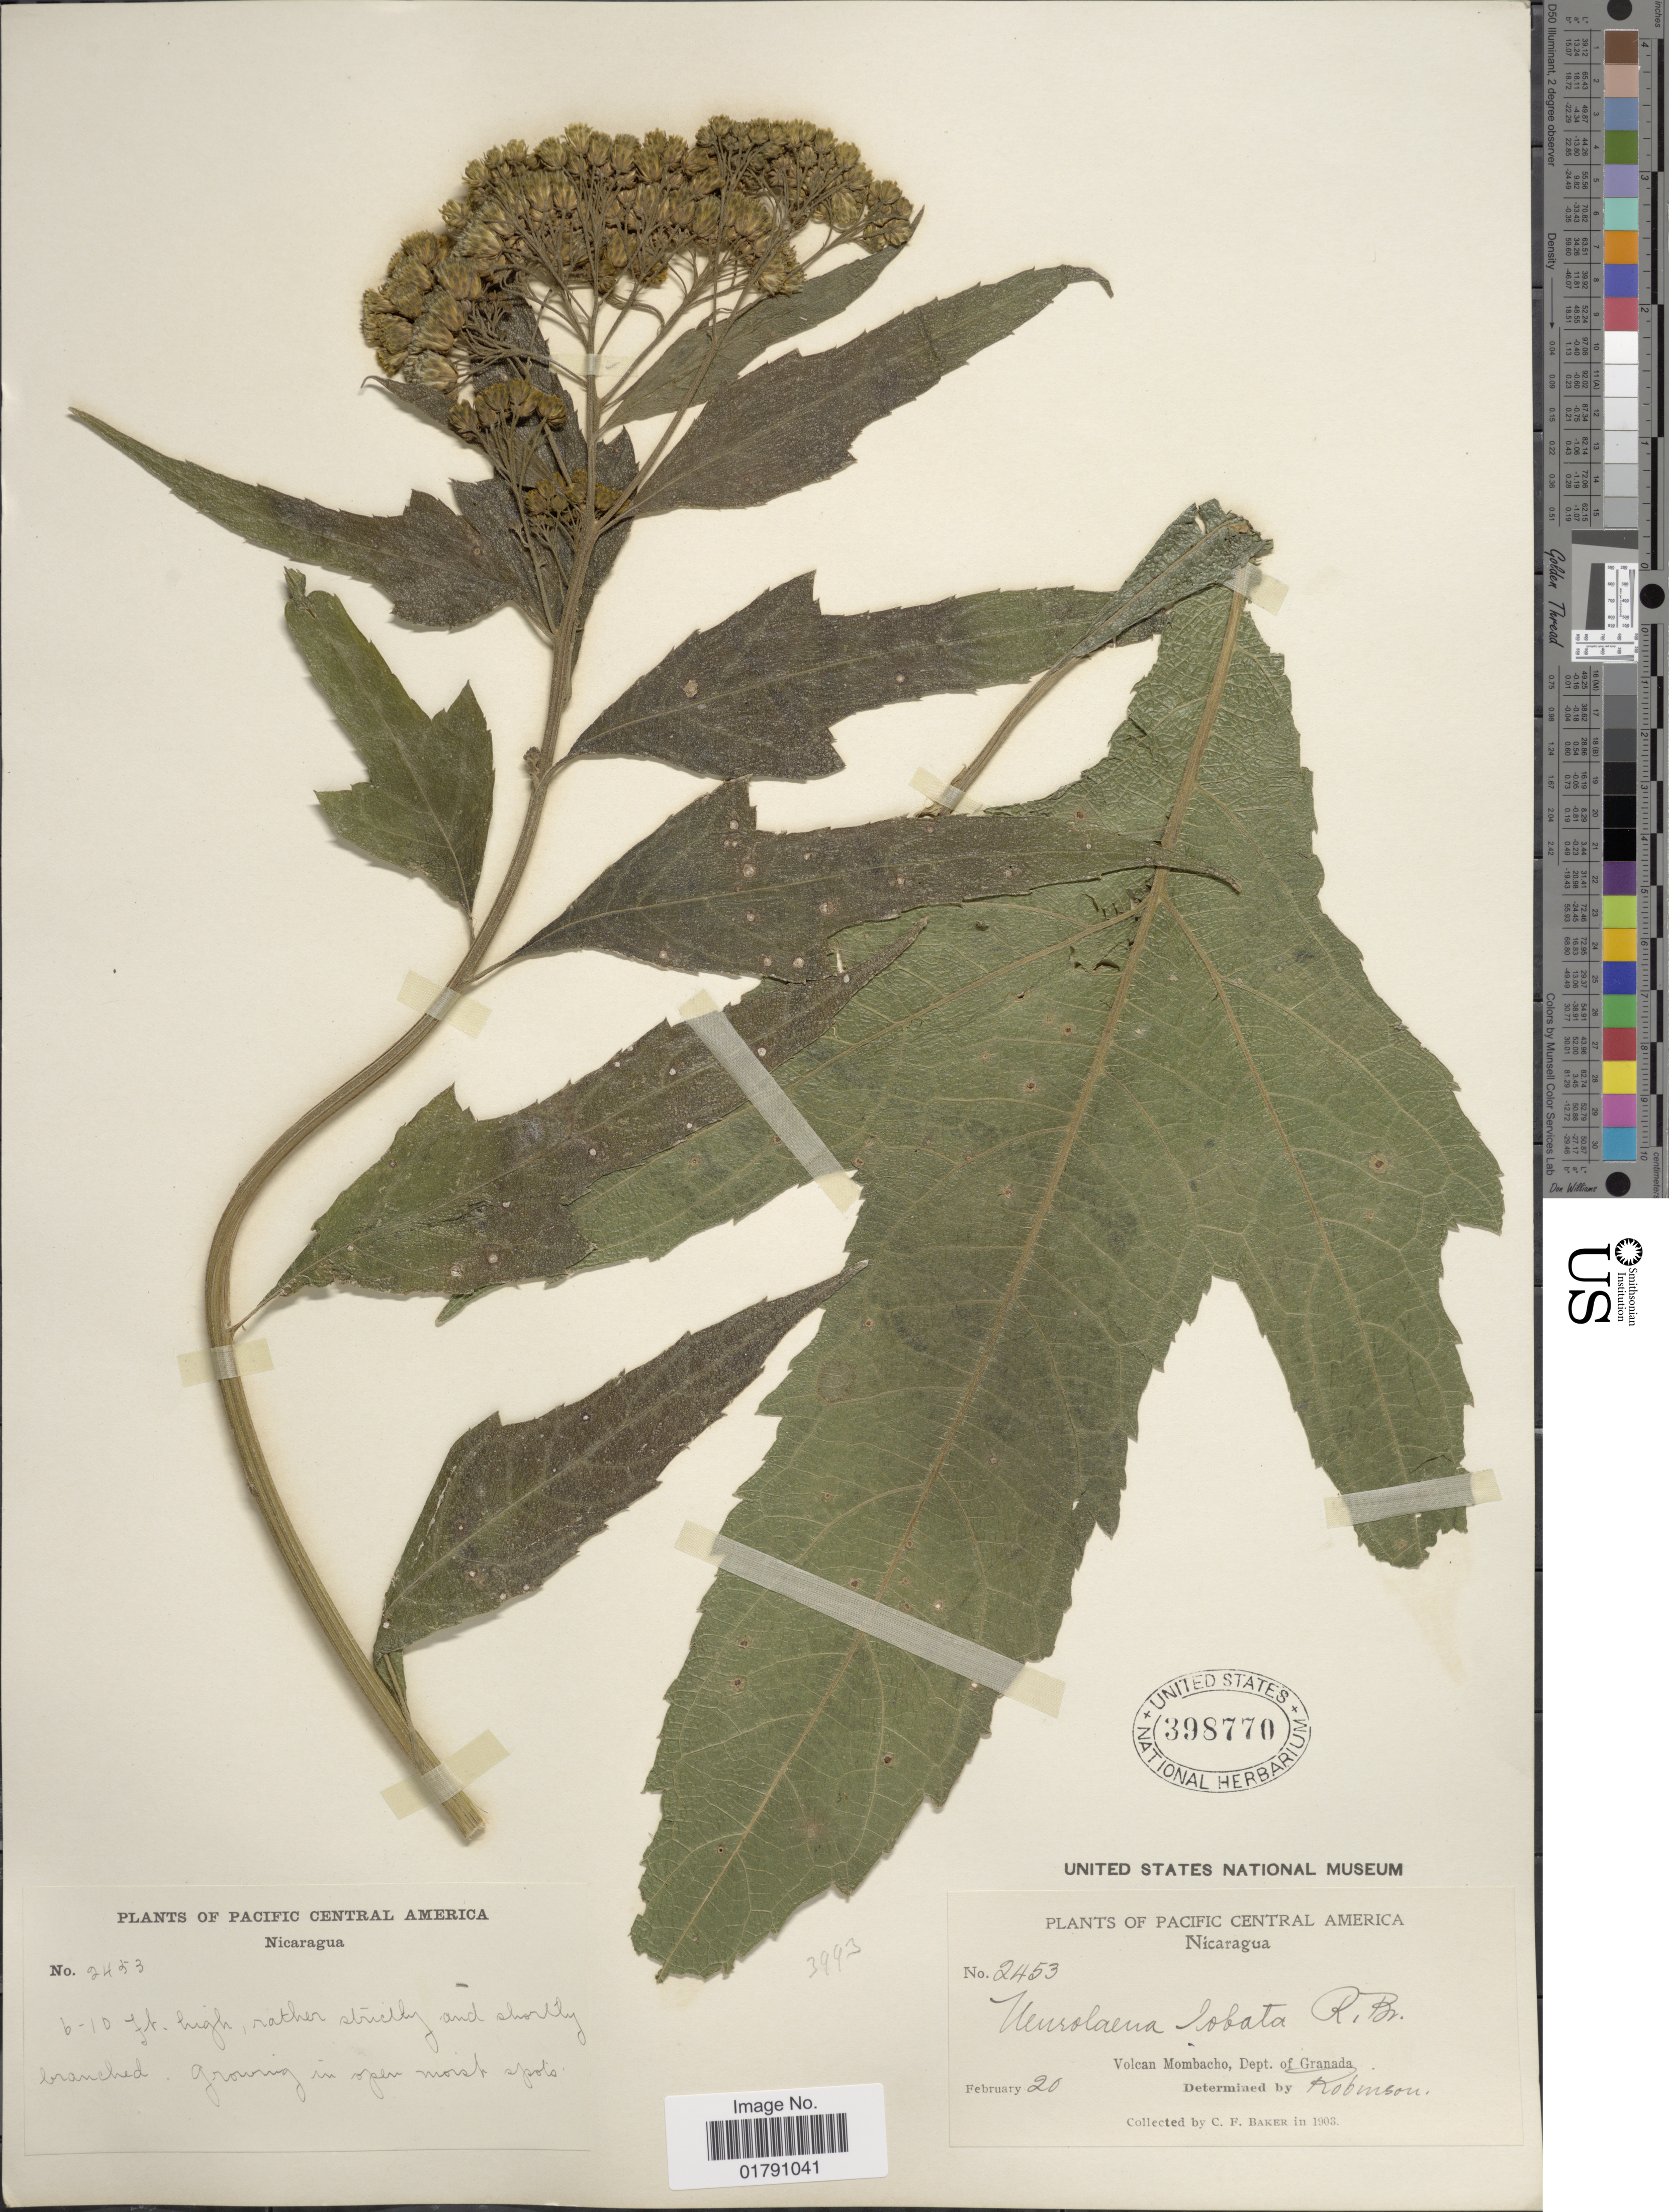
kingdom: Plantae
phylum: Tracheophyta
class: Magnoliopsida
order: Asterales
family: Asteraceae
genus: Neurolaena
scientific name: Neurolaena lobata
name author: (L.) R. Br. ex Cass.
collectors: C. F. Baker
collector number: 2453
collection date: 1903-02-20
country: Nicaragua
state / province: Granada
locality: Pacific Central America, Volcan Mombacho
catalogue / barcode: US 398770